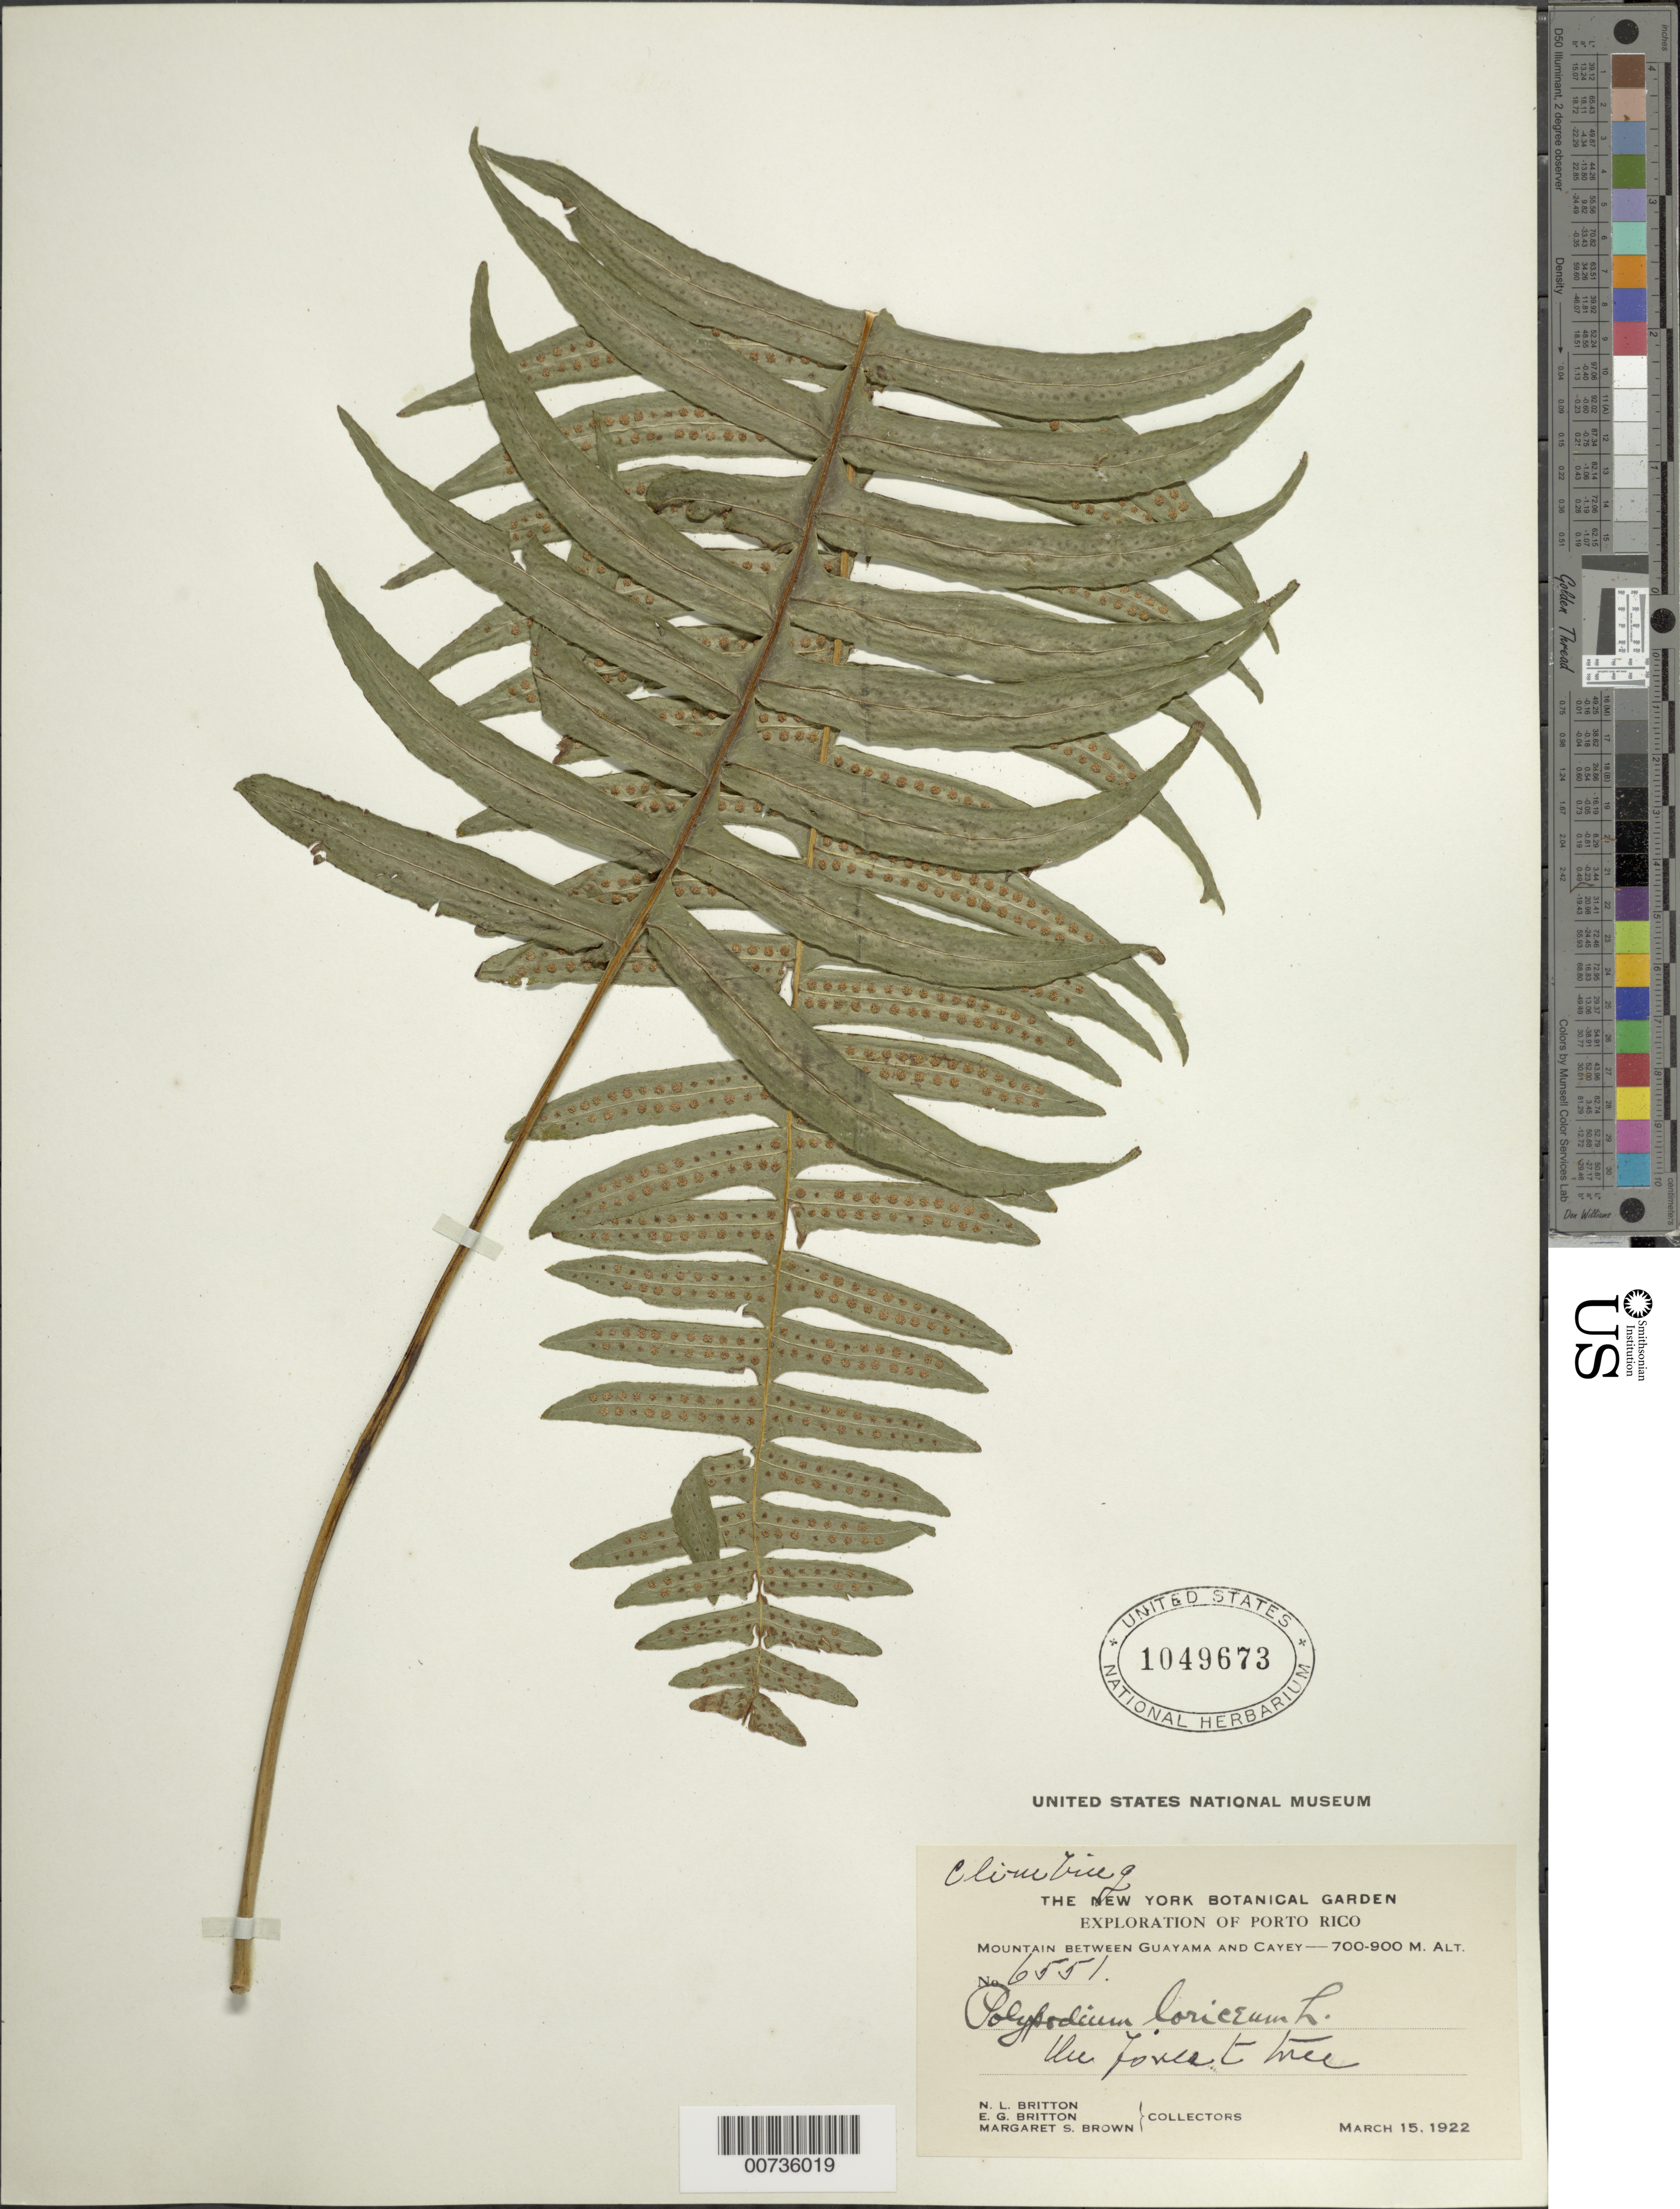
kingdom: Plantae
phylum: Tracheophyta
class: Polypodiopsida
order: Polypodiales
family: Polypodiaceae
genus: Serpocaulon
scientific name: Serpocaulon loriceum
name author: (L.) A.R. Sm.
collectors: N. Britton, E. G. Britton & M. S. Brown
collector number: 6551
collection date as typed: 15 Mar 1922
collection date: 1922-03-15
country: Puerto Rico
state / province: Guayama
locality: Guayama and Cayey, mountain between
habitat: On forest tree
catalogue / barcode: US 1049673